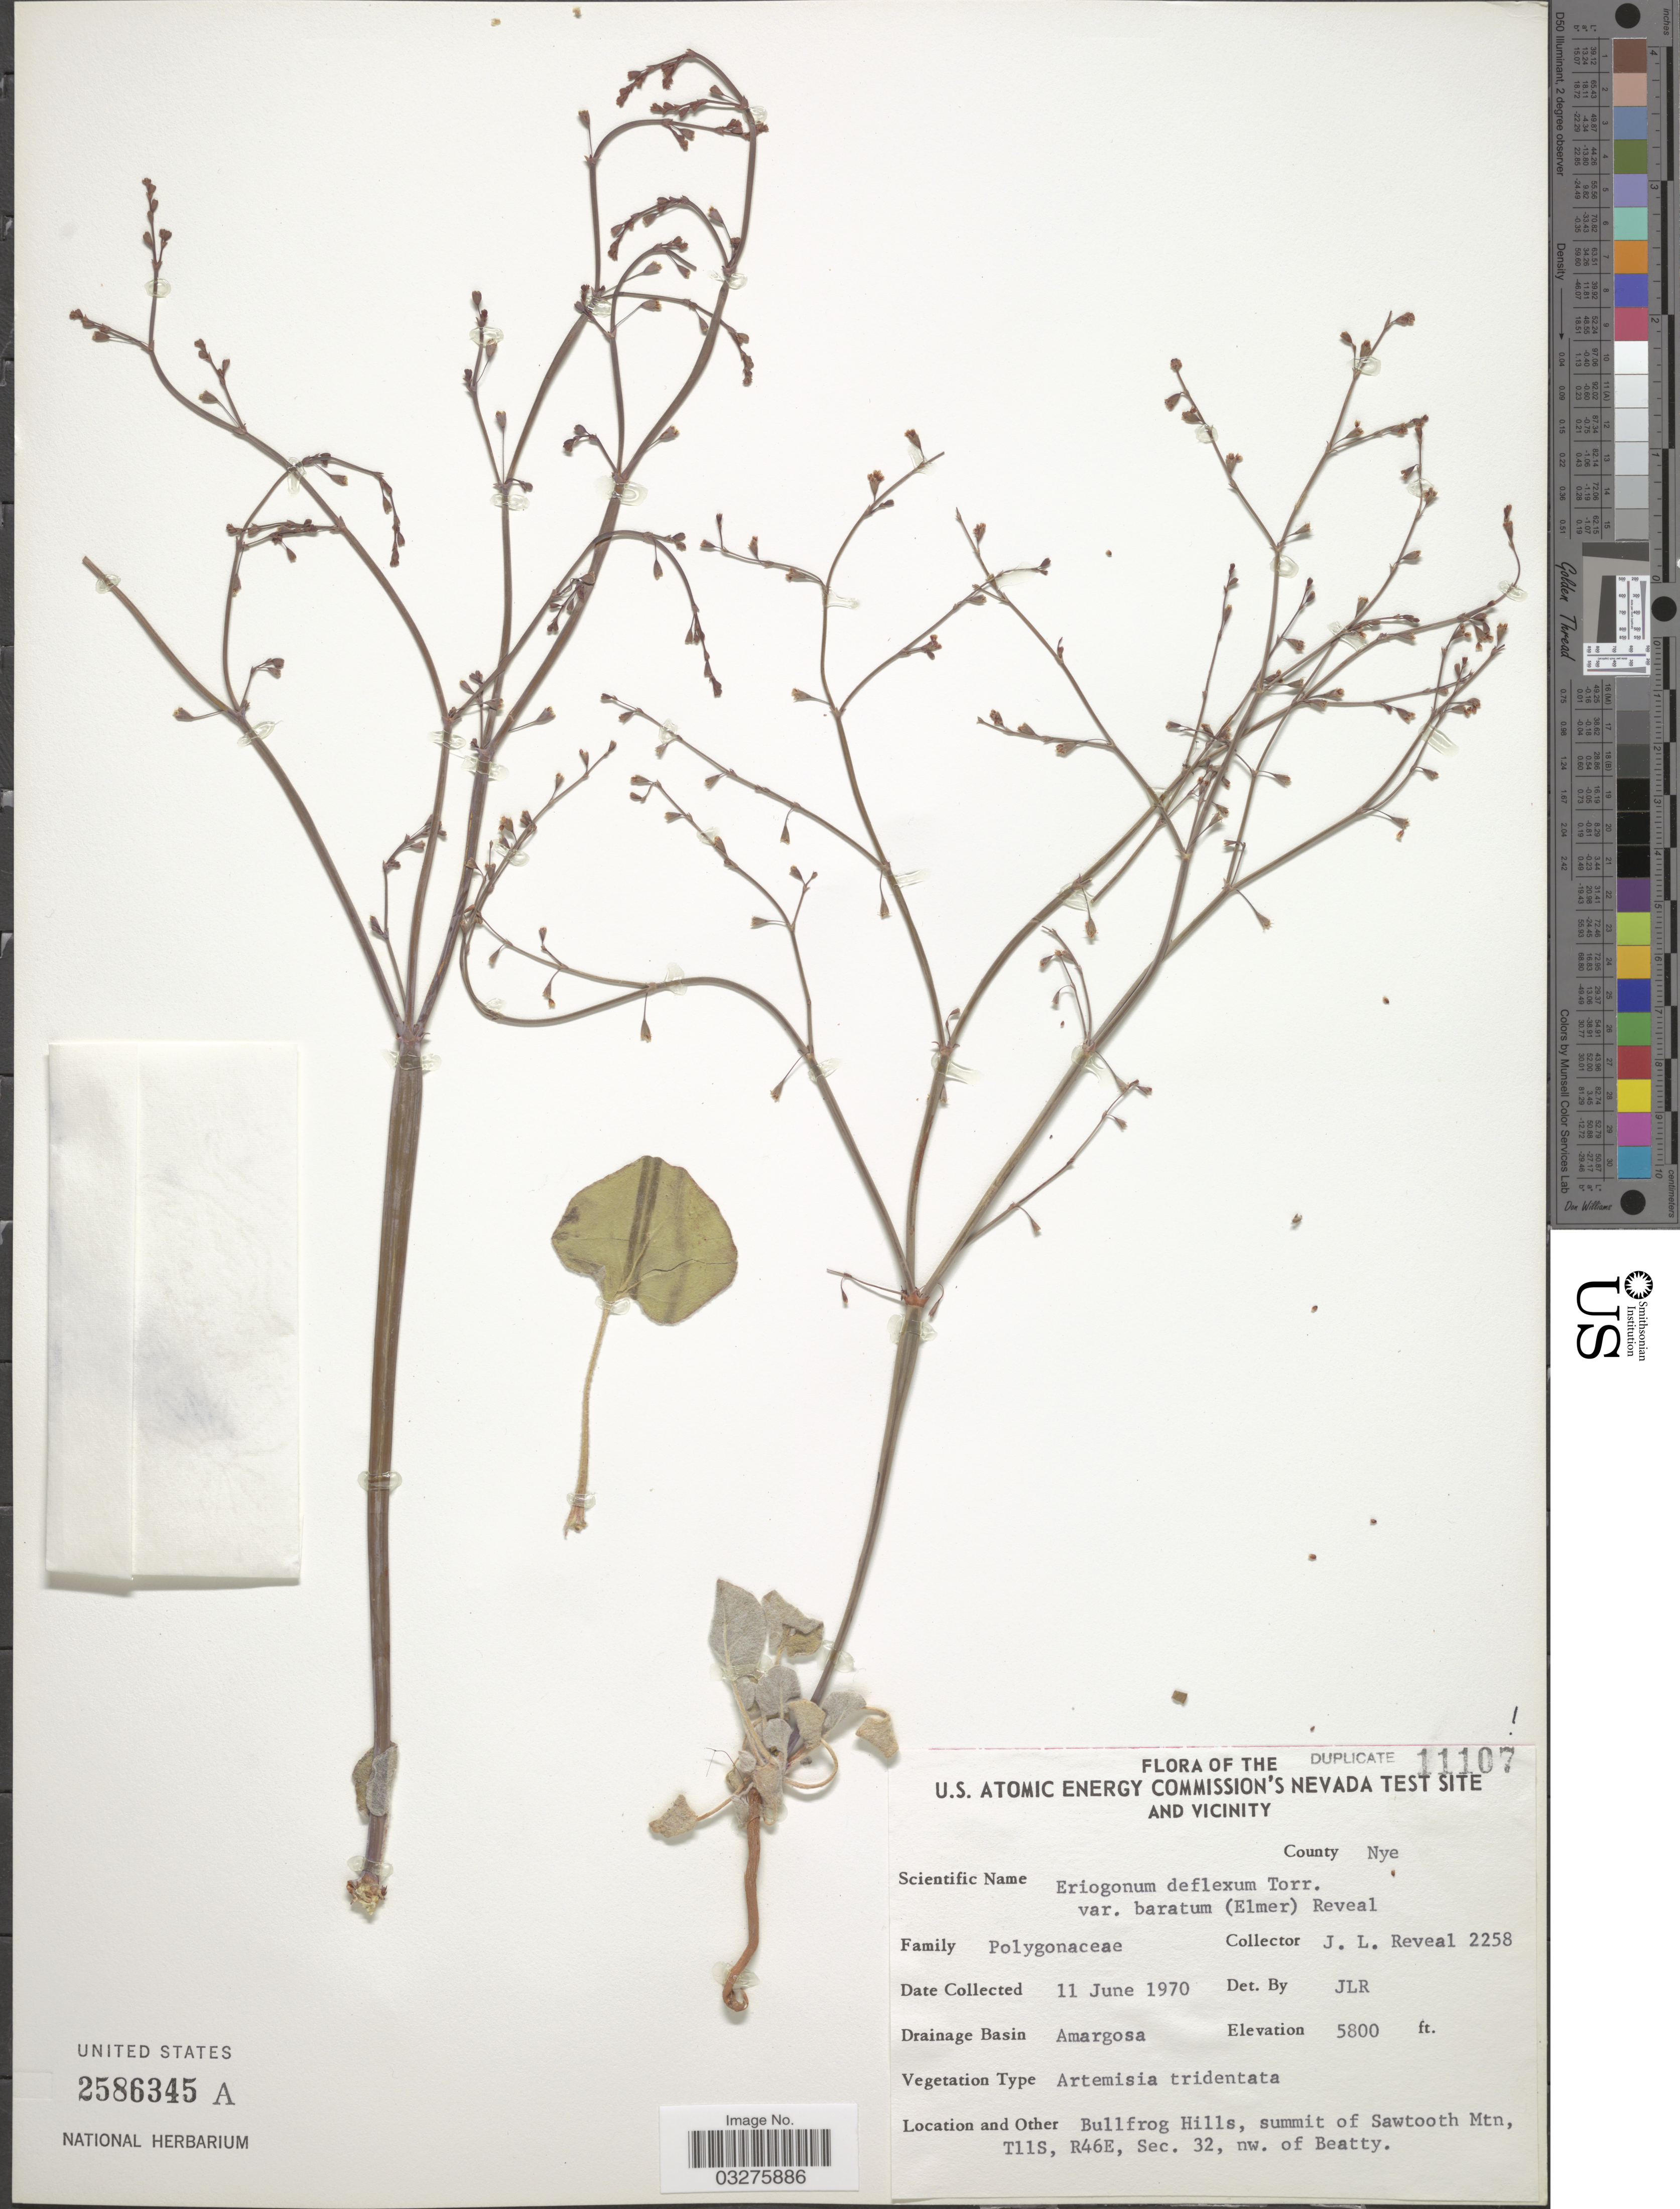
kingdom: Plantae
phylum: Tracheophyta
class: Magnoliopsida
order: Caryophyllales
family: Polygonaceae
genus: Eriogonum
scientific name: Eriogonum deflexum var. baratum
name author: (Elmer) Reveal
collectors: J. L. Reveal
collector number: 11107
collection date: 1970-06-11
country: United States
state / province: Nevada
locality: U.S. Atomic Energy Commission's Nevada test site and vicinity. County Nye. Drainage Basin Amargosa. Bullfrog Hills, summit of Sawtooth Mtn, T11S, R 46E, Sec.32, nw. of Beatty.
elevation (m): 1768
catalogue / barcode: US 2586345A